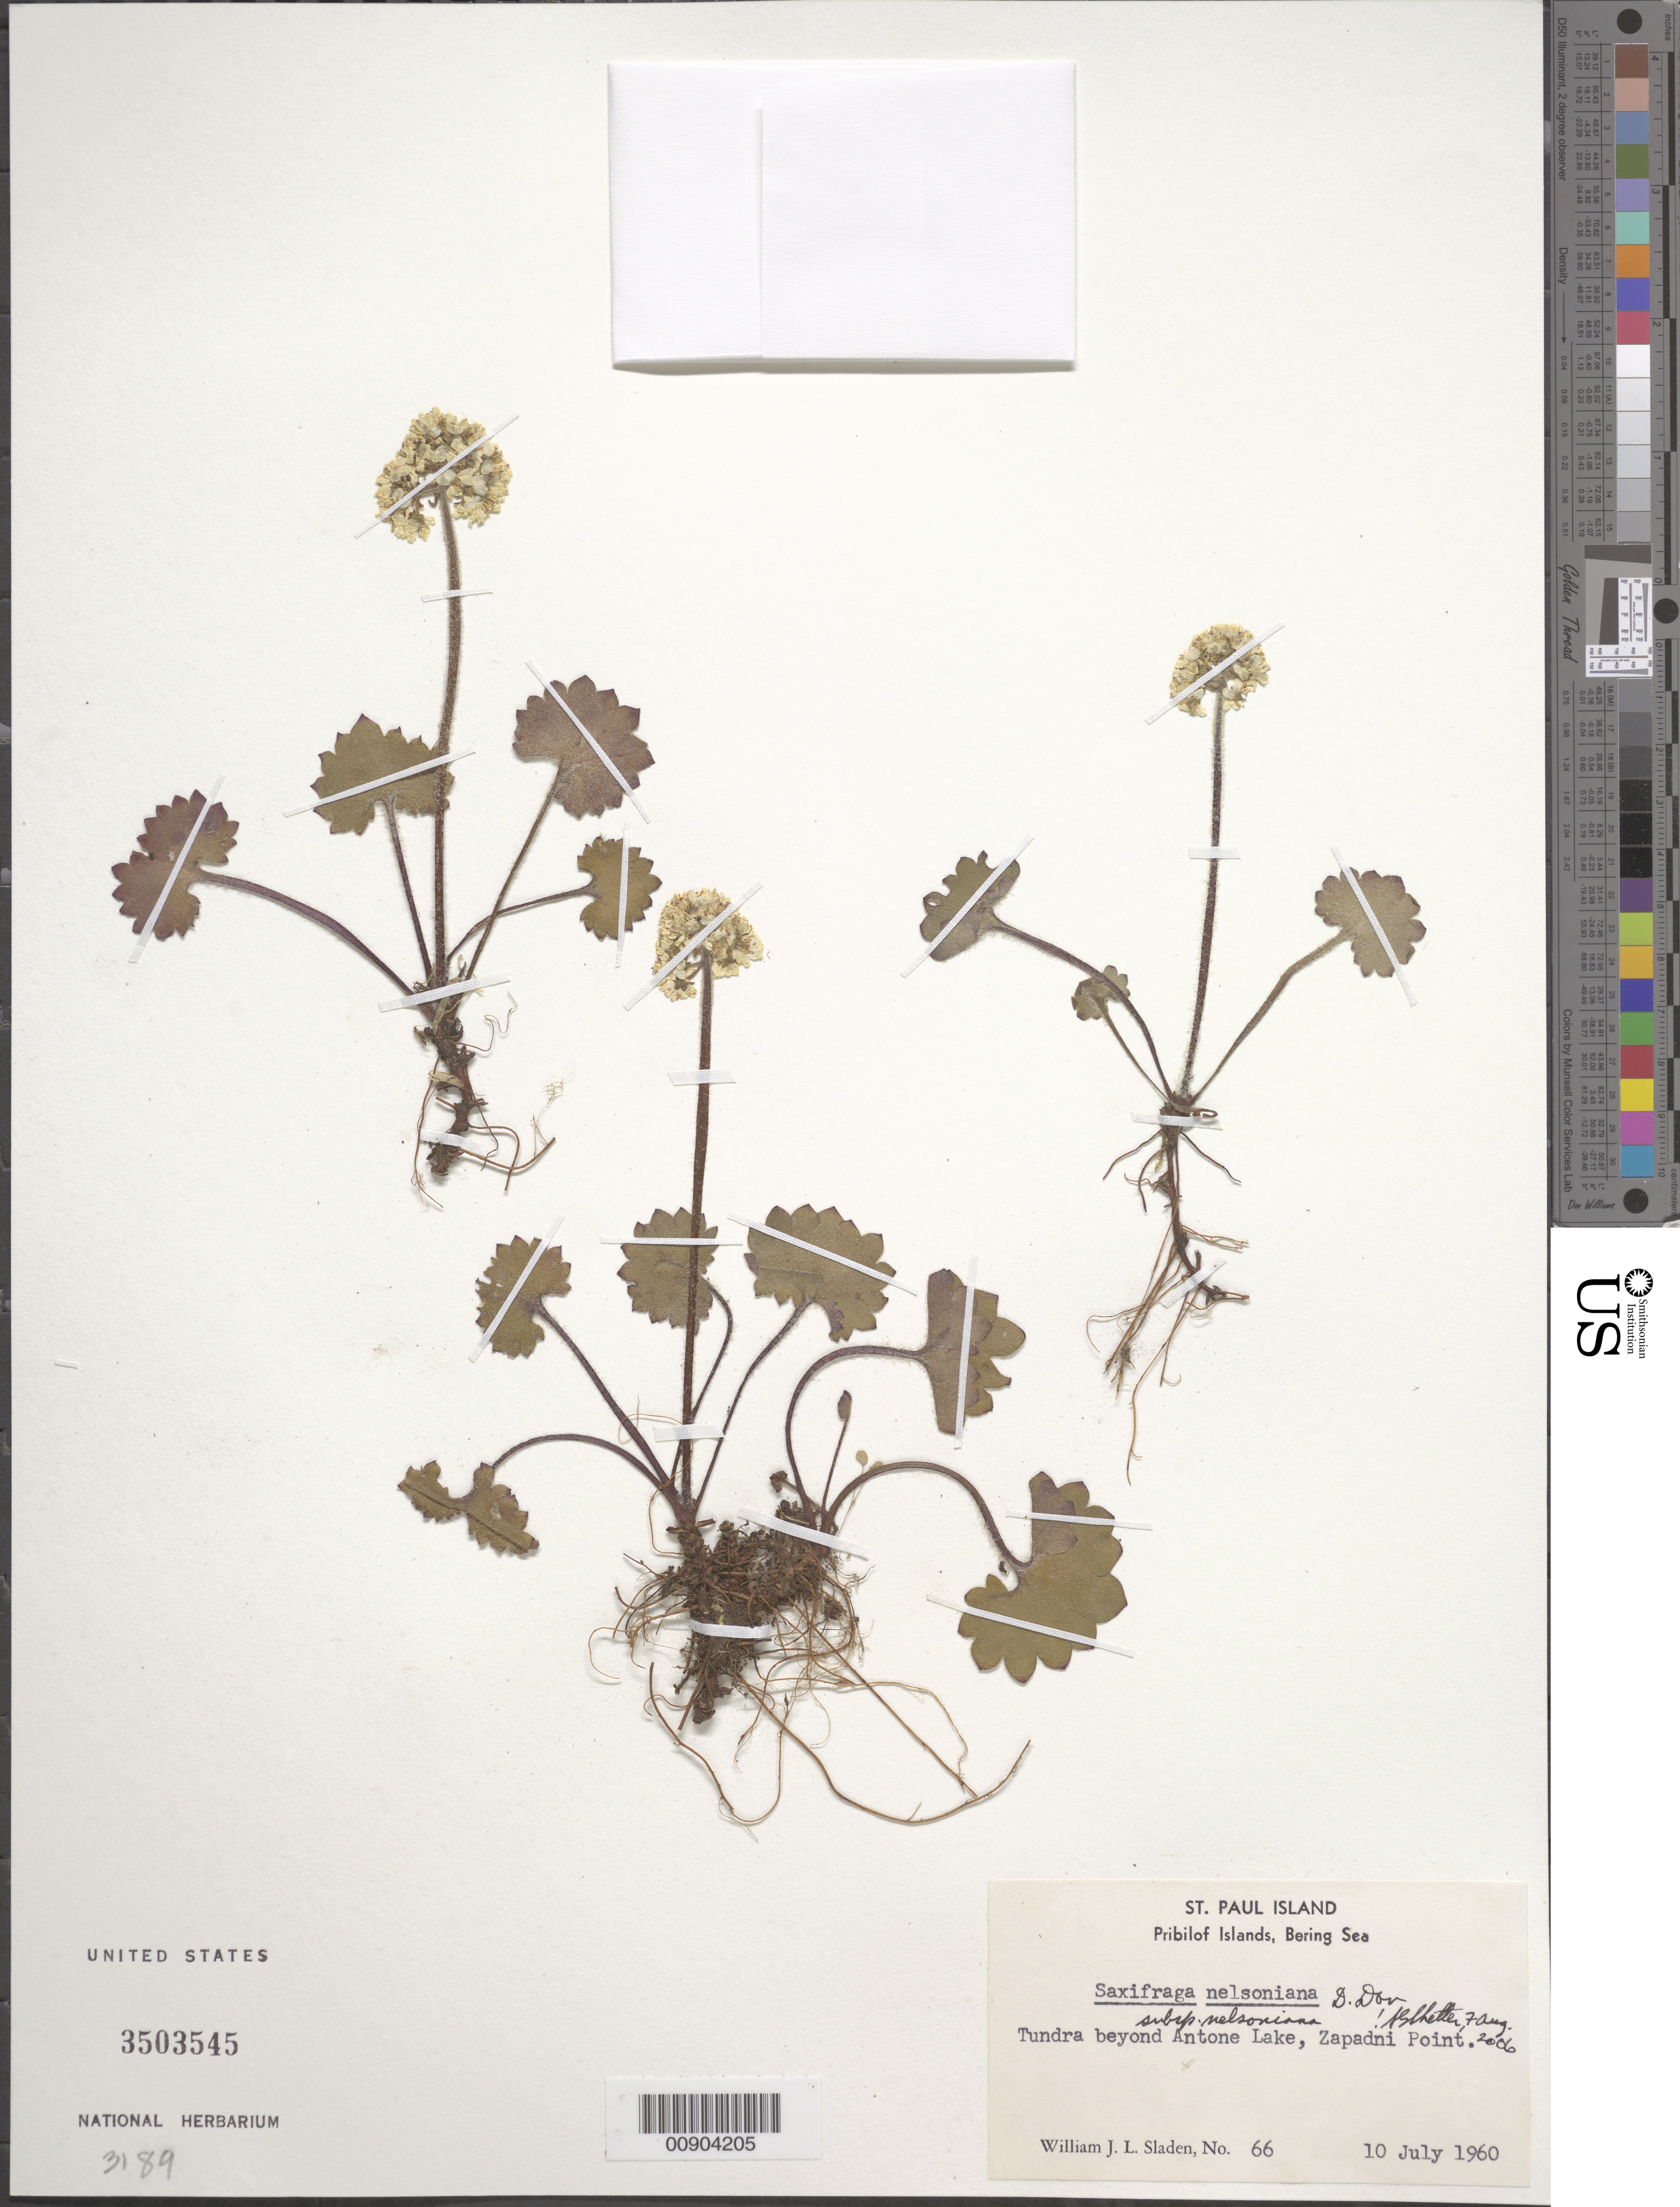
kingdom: Plantae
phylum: Tracheophyta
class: Magnoliopsida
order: Saxifragales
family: Saxifragaceae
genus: Micranthes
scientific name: Micranthes nelsoniana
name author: (D. Don) Small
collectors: W. Sladen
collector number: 66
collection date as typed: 10 Jul 1960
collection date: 1960-07-10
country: United States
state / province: Alaska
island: St. Paul Island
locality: Tundra beyond Antone Lake, Zapadni Point., Bering Sea, Pribilof Islands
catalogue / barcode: US 3503545